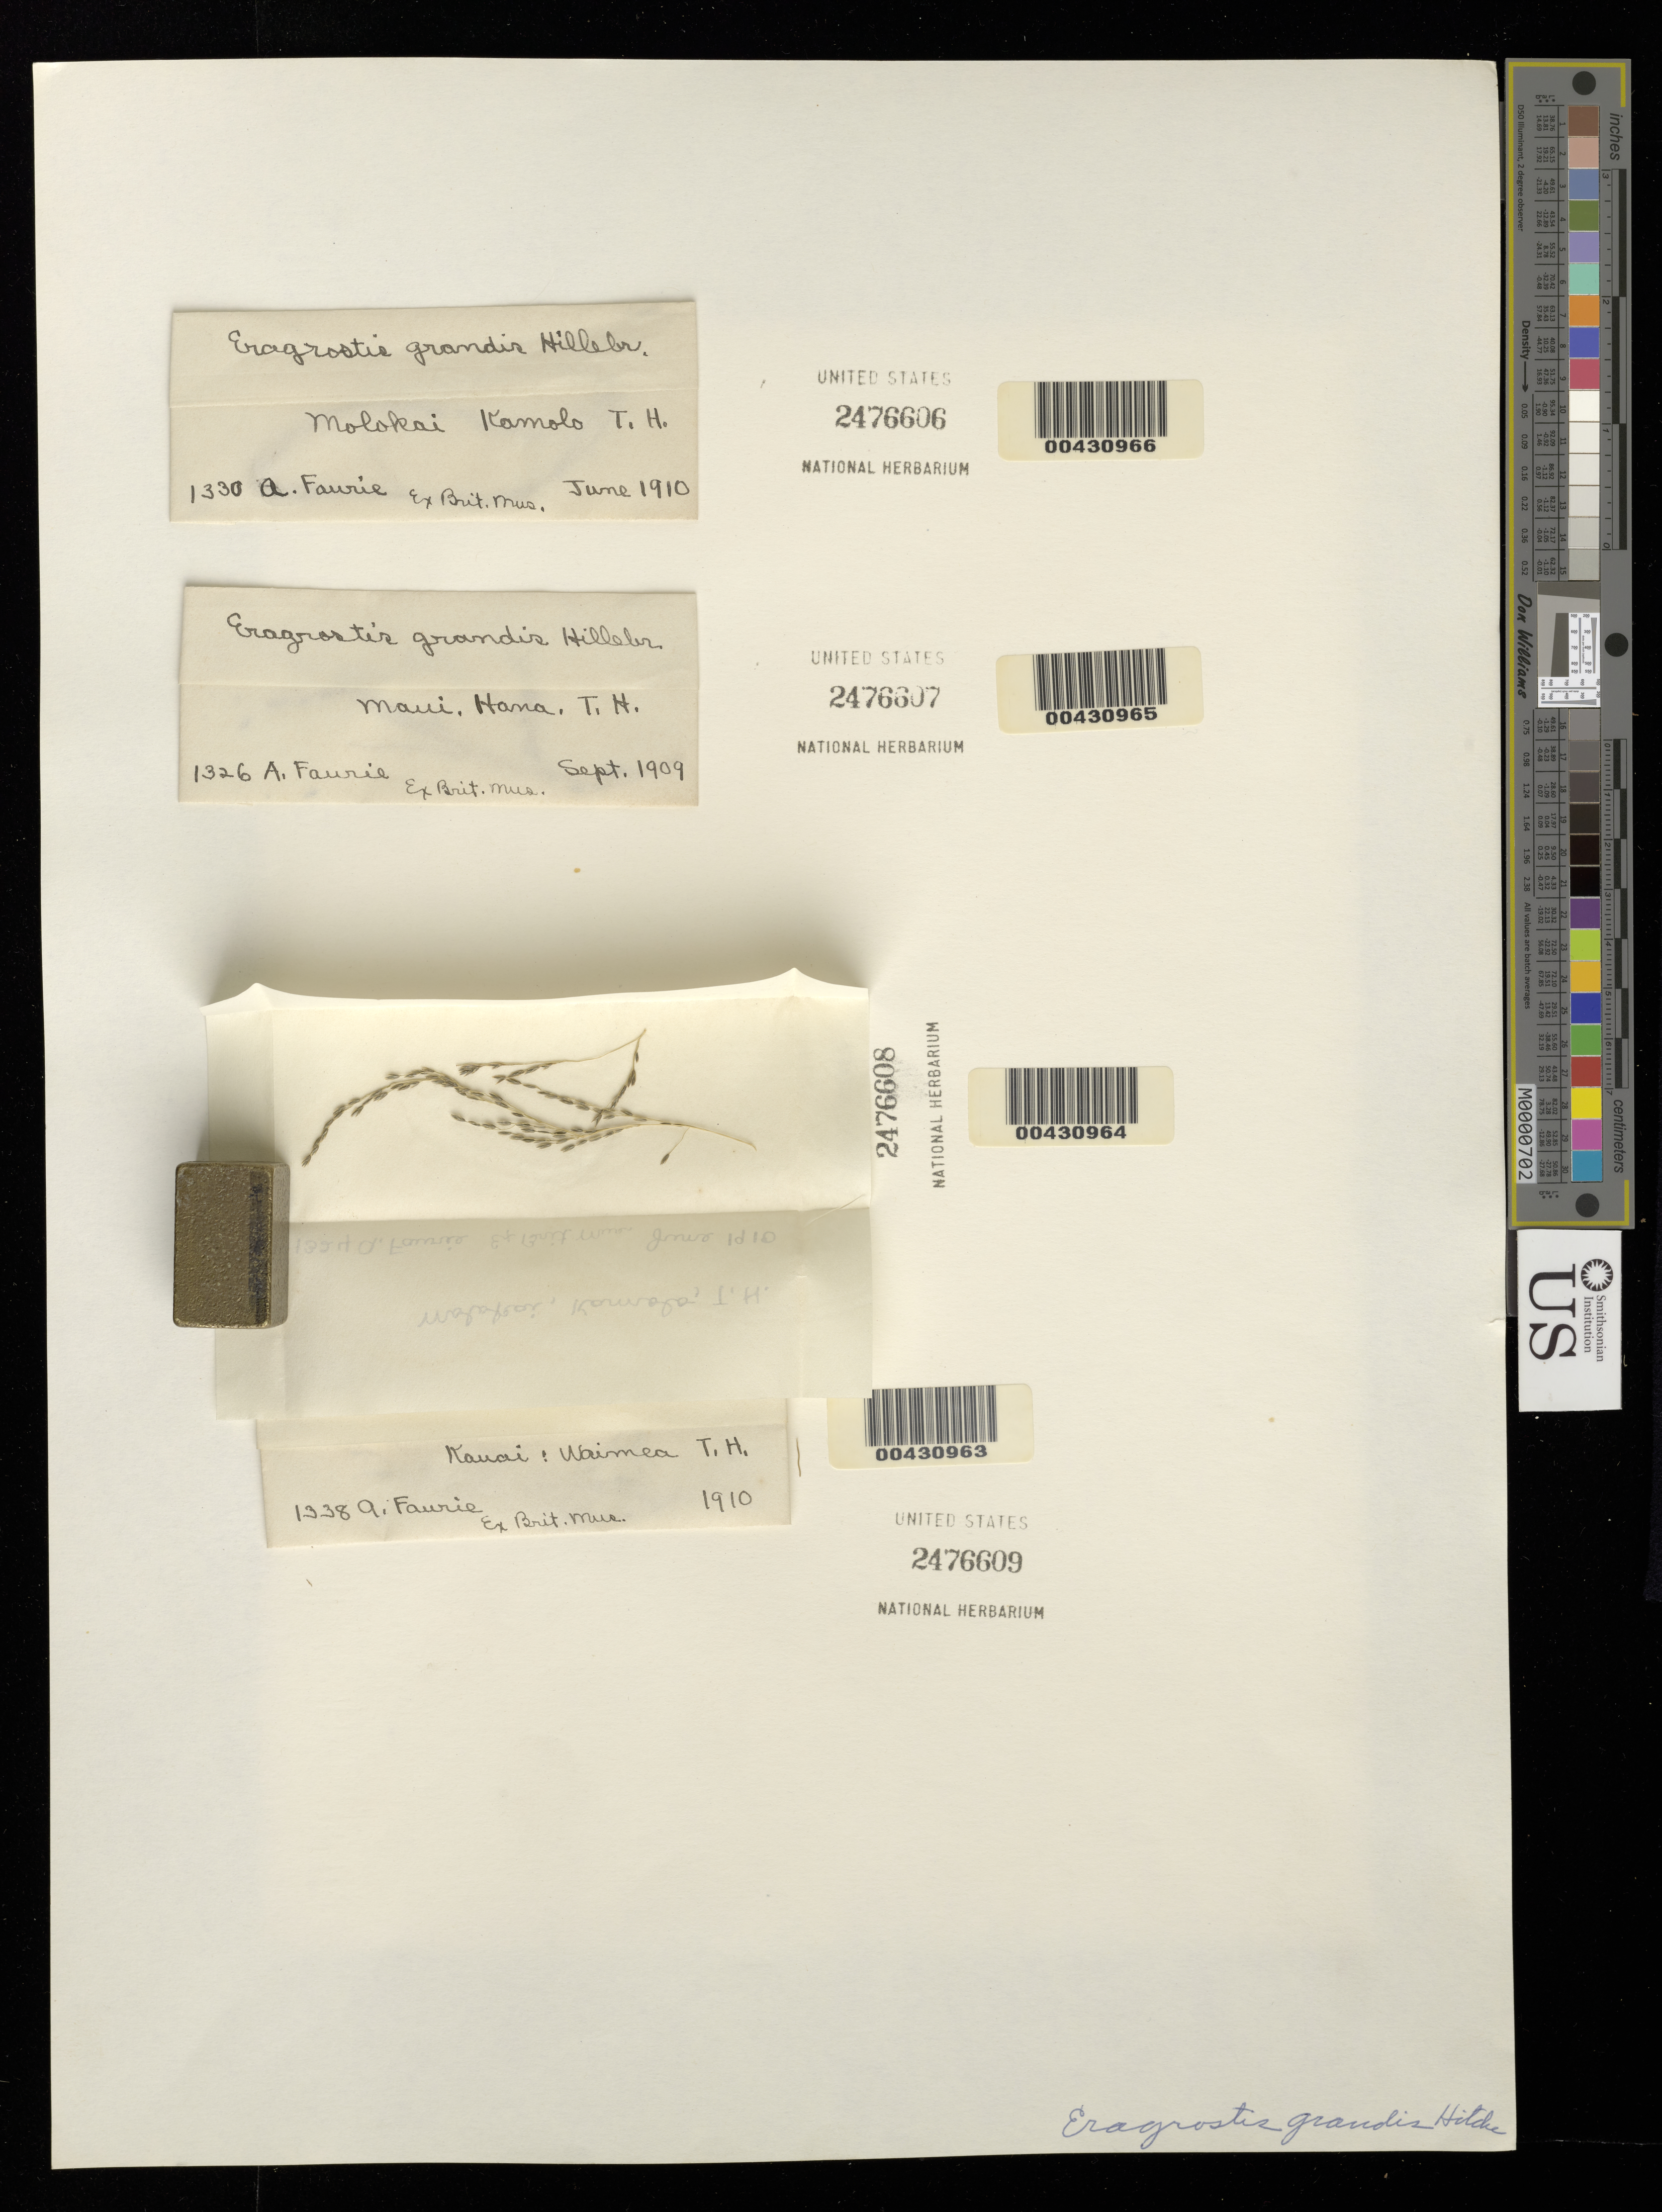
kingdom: Plantae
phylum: Tracheophyta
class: Liliopsida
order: Poales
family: Poaceae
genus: Eragrostis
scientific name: Eragrostis grandis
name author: Hillebr.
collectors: A. Faurie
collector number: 1324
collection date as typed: Jun 1910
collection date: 1910-06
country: United States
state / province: Hawaii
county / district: Maui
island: Moloka'i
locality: Kamalo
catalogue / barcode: US 2476608